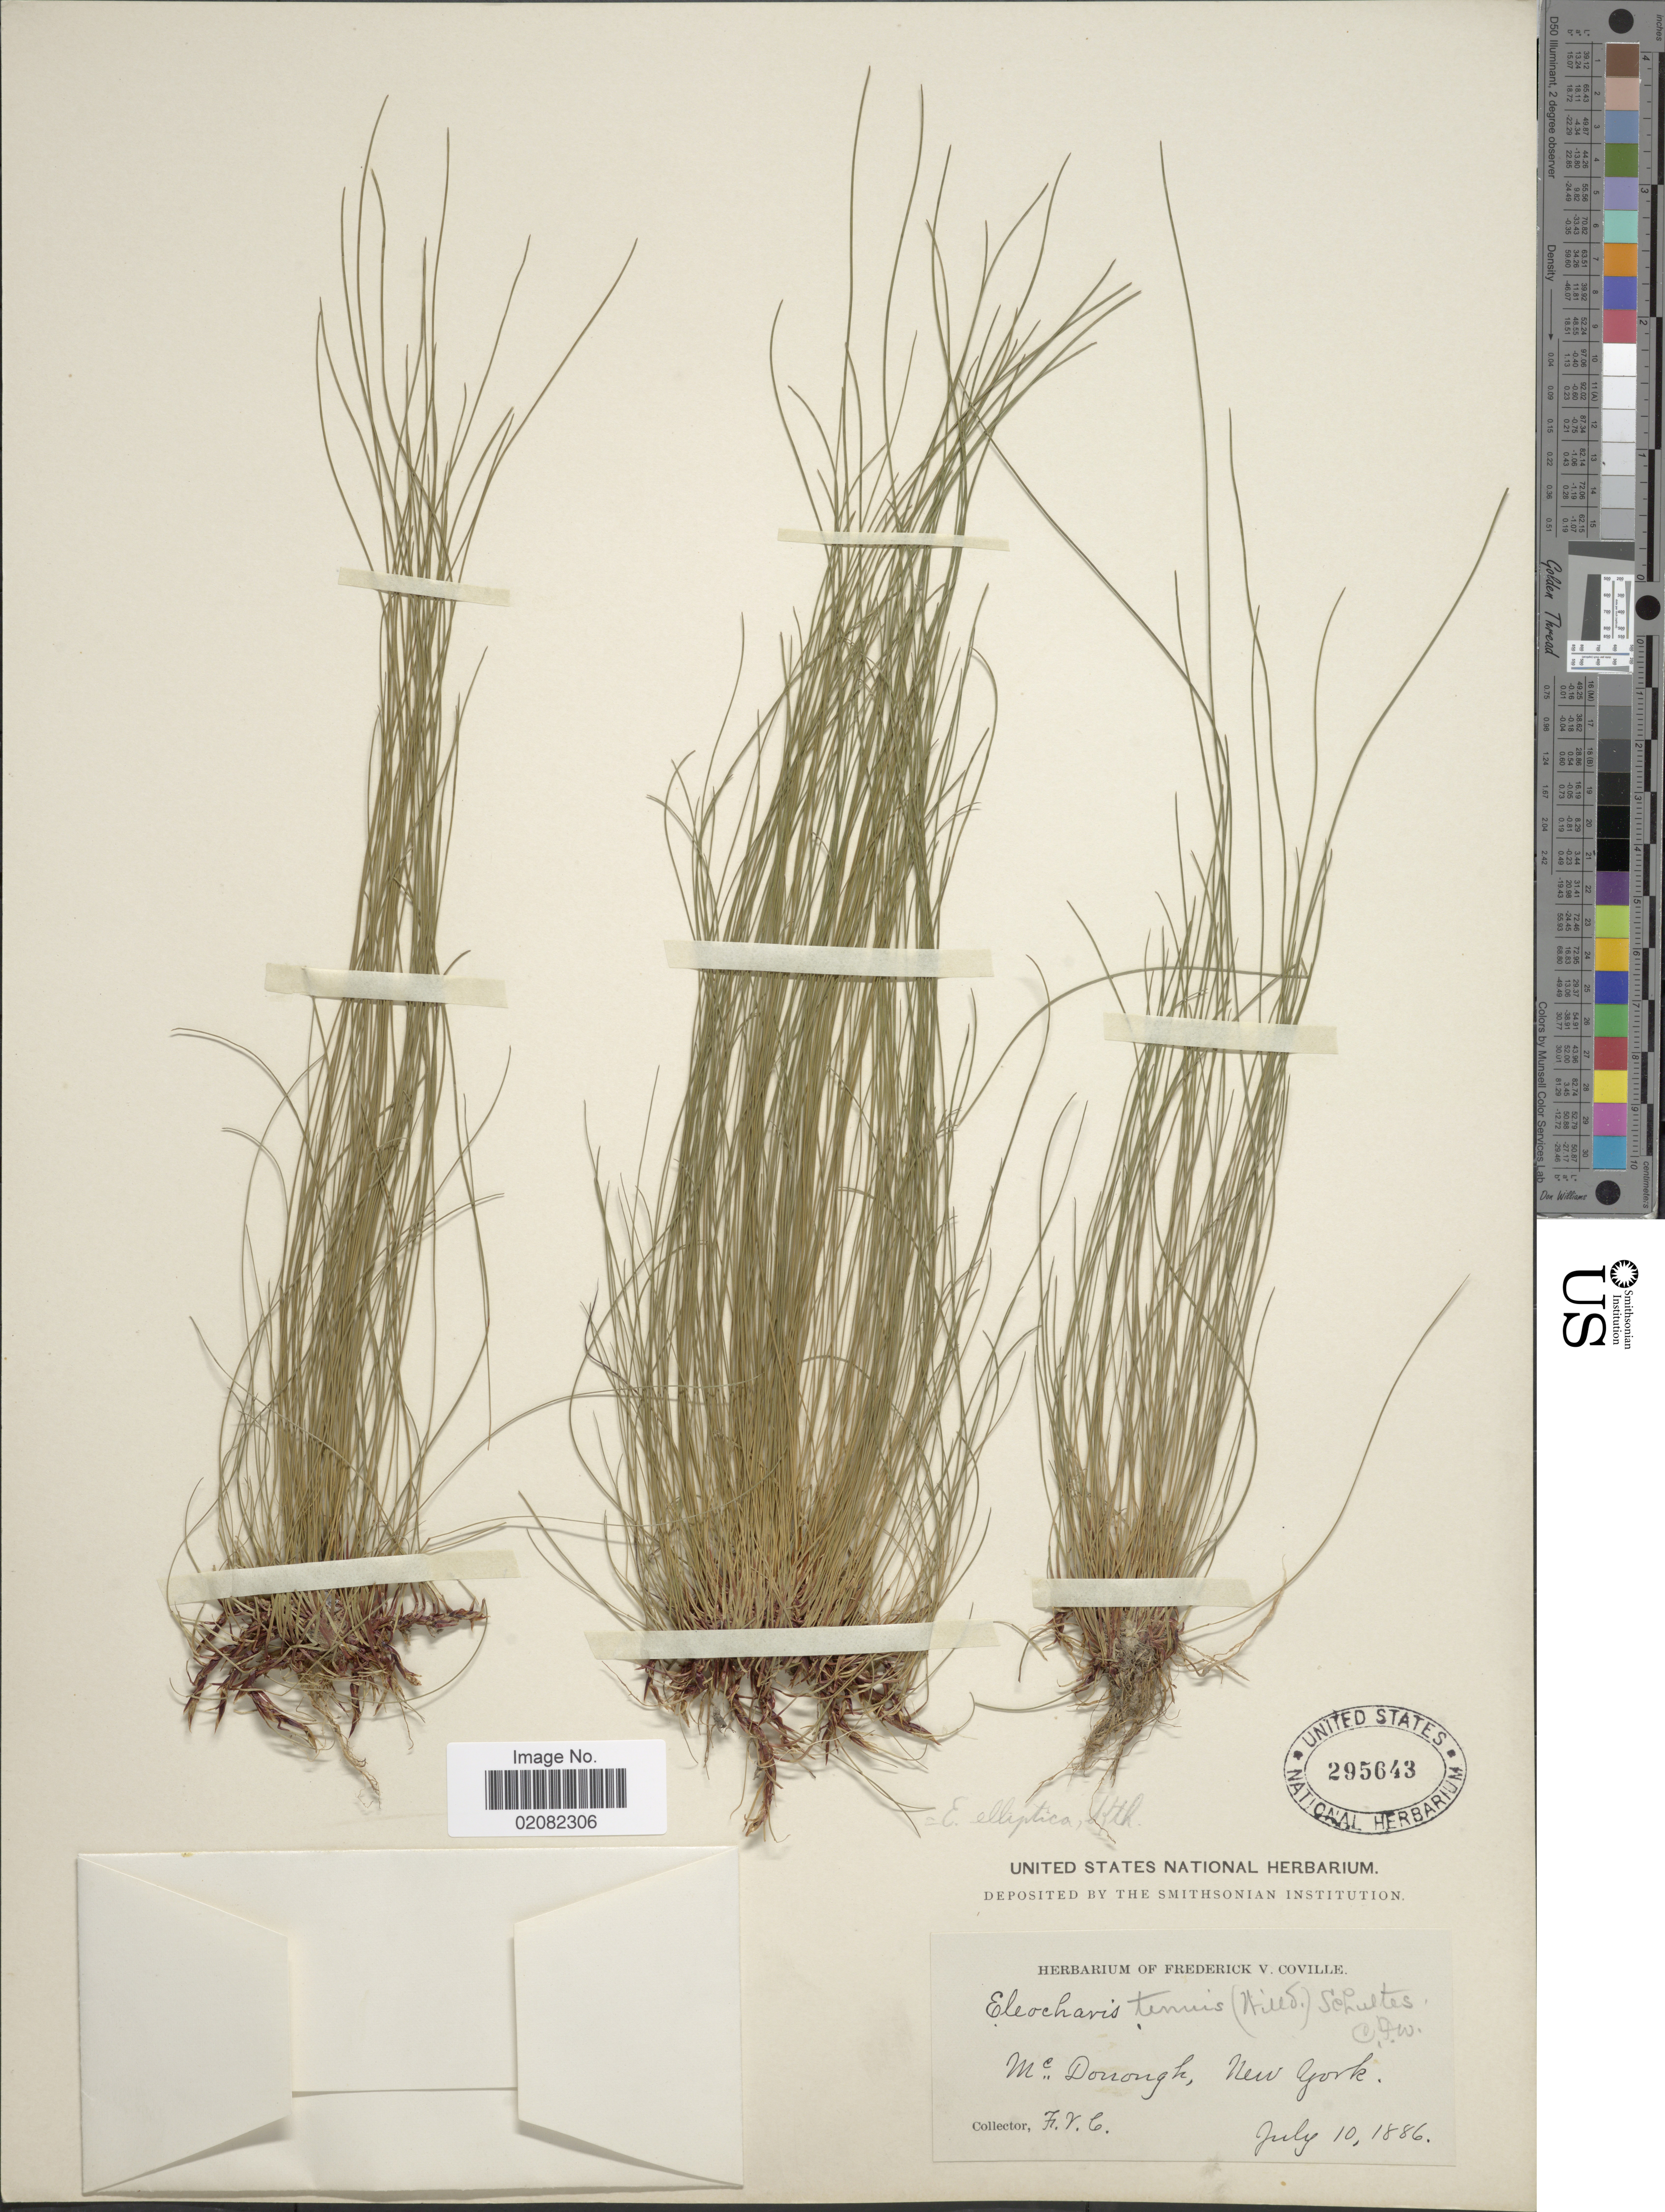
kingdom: Plantae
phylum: Tracheophyta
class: Liliopsida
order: Poales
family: Cyperaceae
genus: Eleocharis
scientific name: Eleocharis elliptica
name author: Kunth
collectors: F. V. Coville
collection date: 1886-07-10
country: United States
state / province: New York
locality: McDourough, New York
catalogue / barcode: US 295643